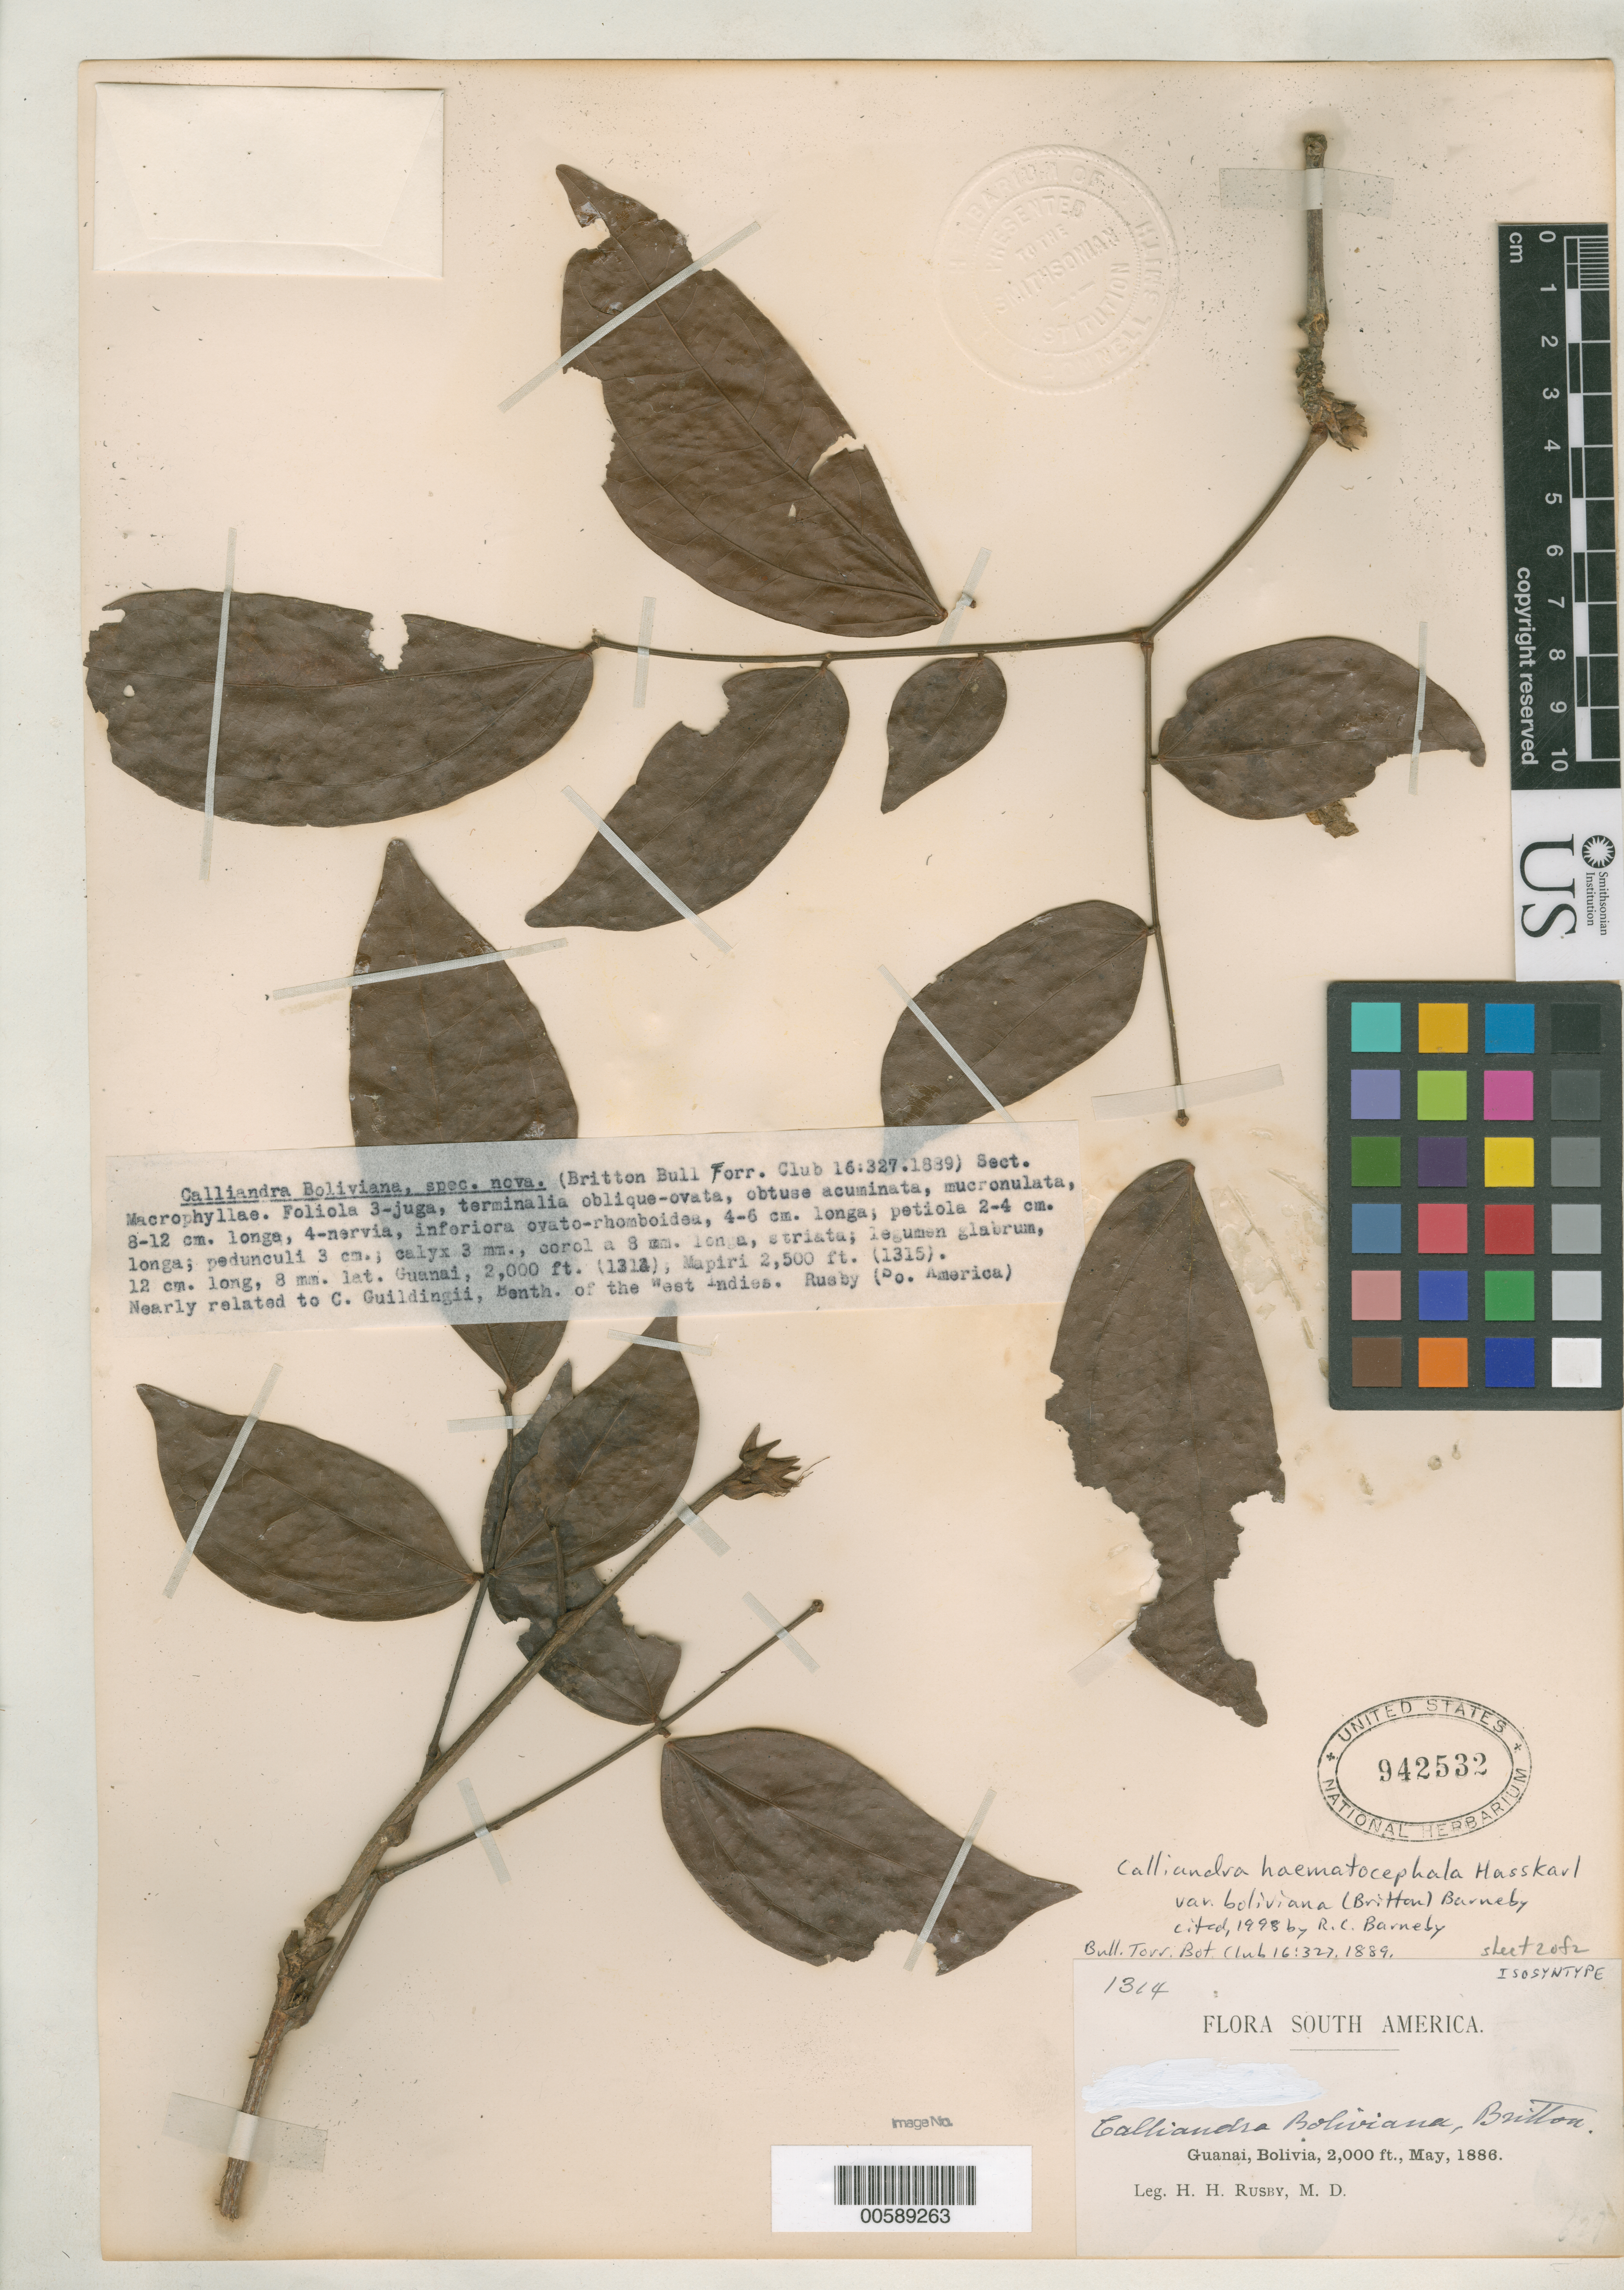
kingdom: Plantae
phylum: Tracheophyta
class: Magnoliopsida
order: Fabales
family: Fabaceae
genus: Calliandra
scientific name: Calliandra boliviana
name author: Britton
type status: Isosyntype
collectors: H. H. Rusby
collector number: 1314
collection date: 1886-05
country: Bolivia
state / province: La Páz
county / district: Larecaja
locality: Guanay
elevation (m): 610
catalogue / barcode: US 942532